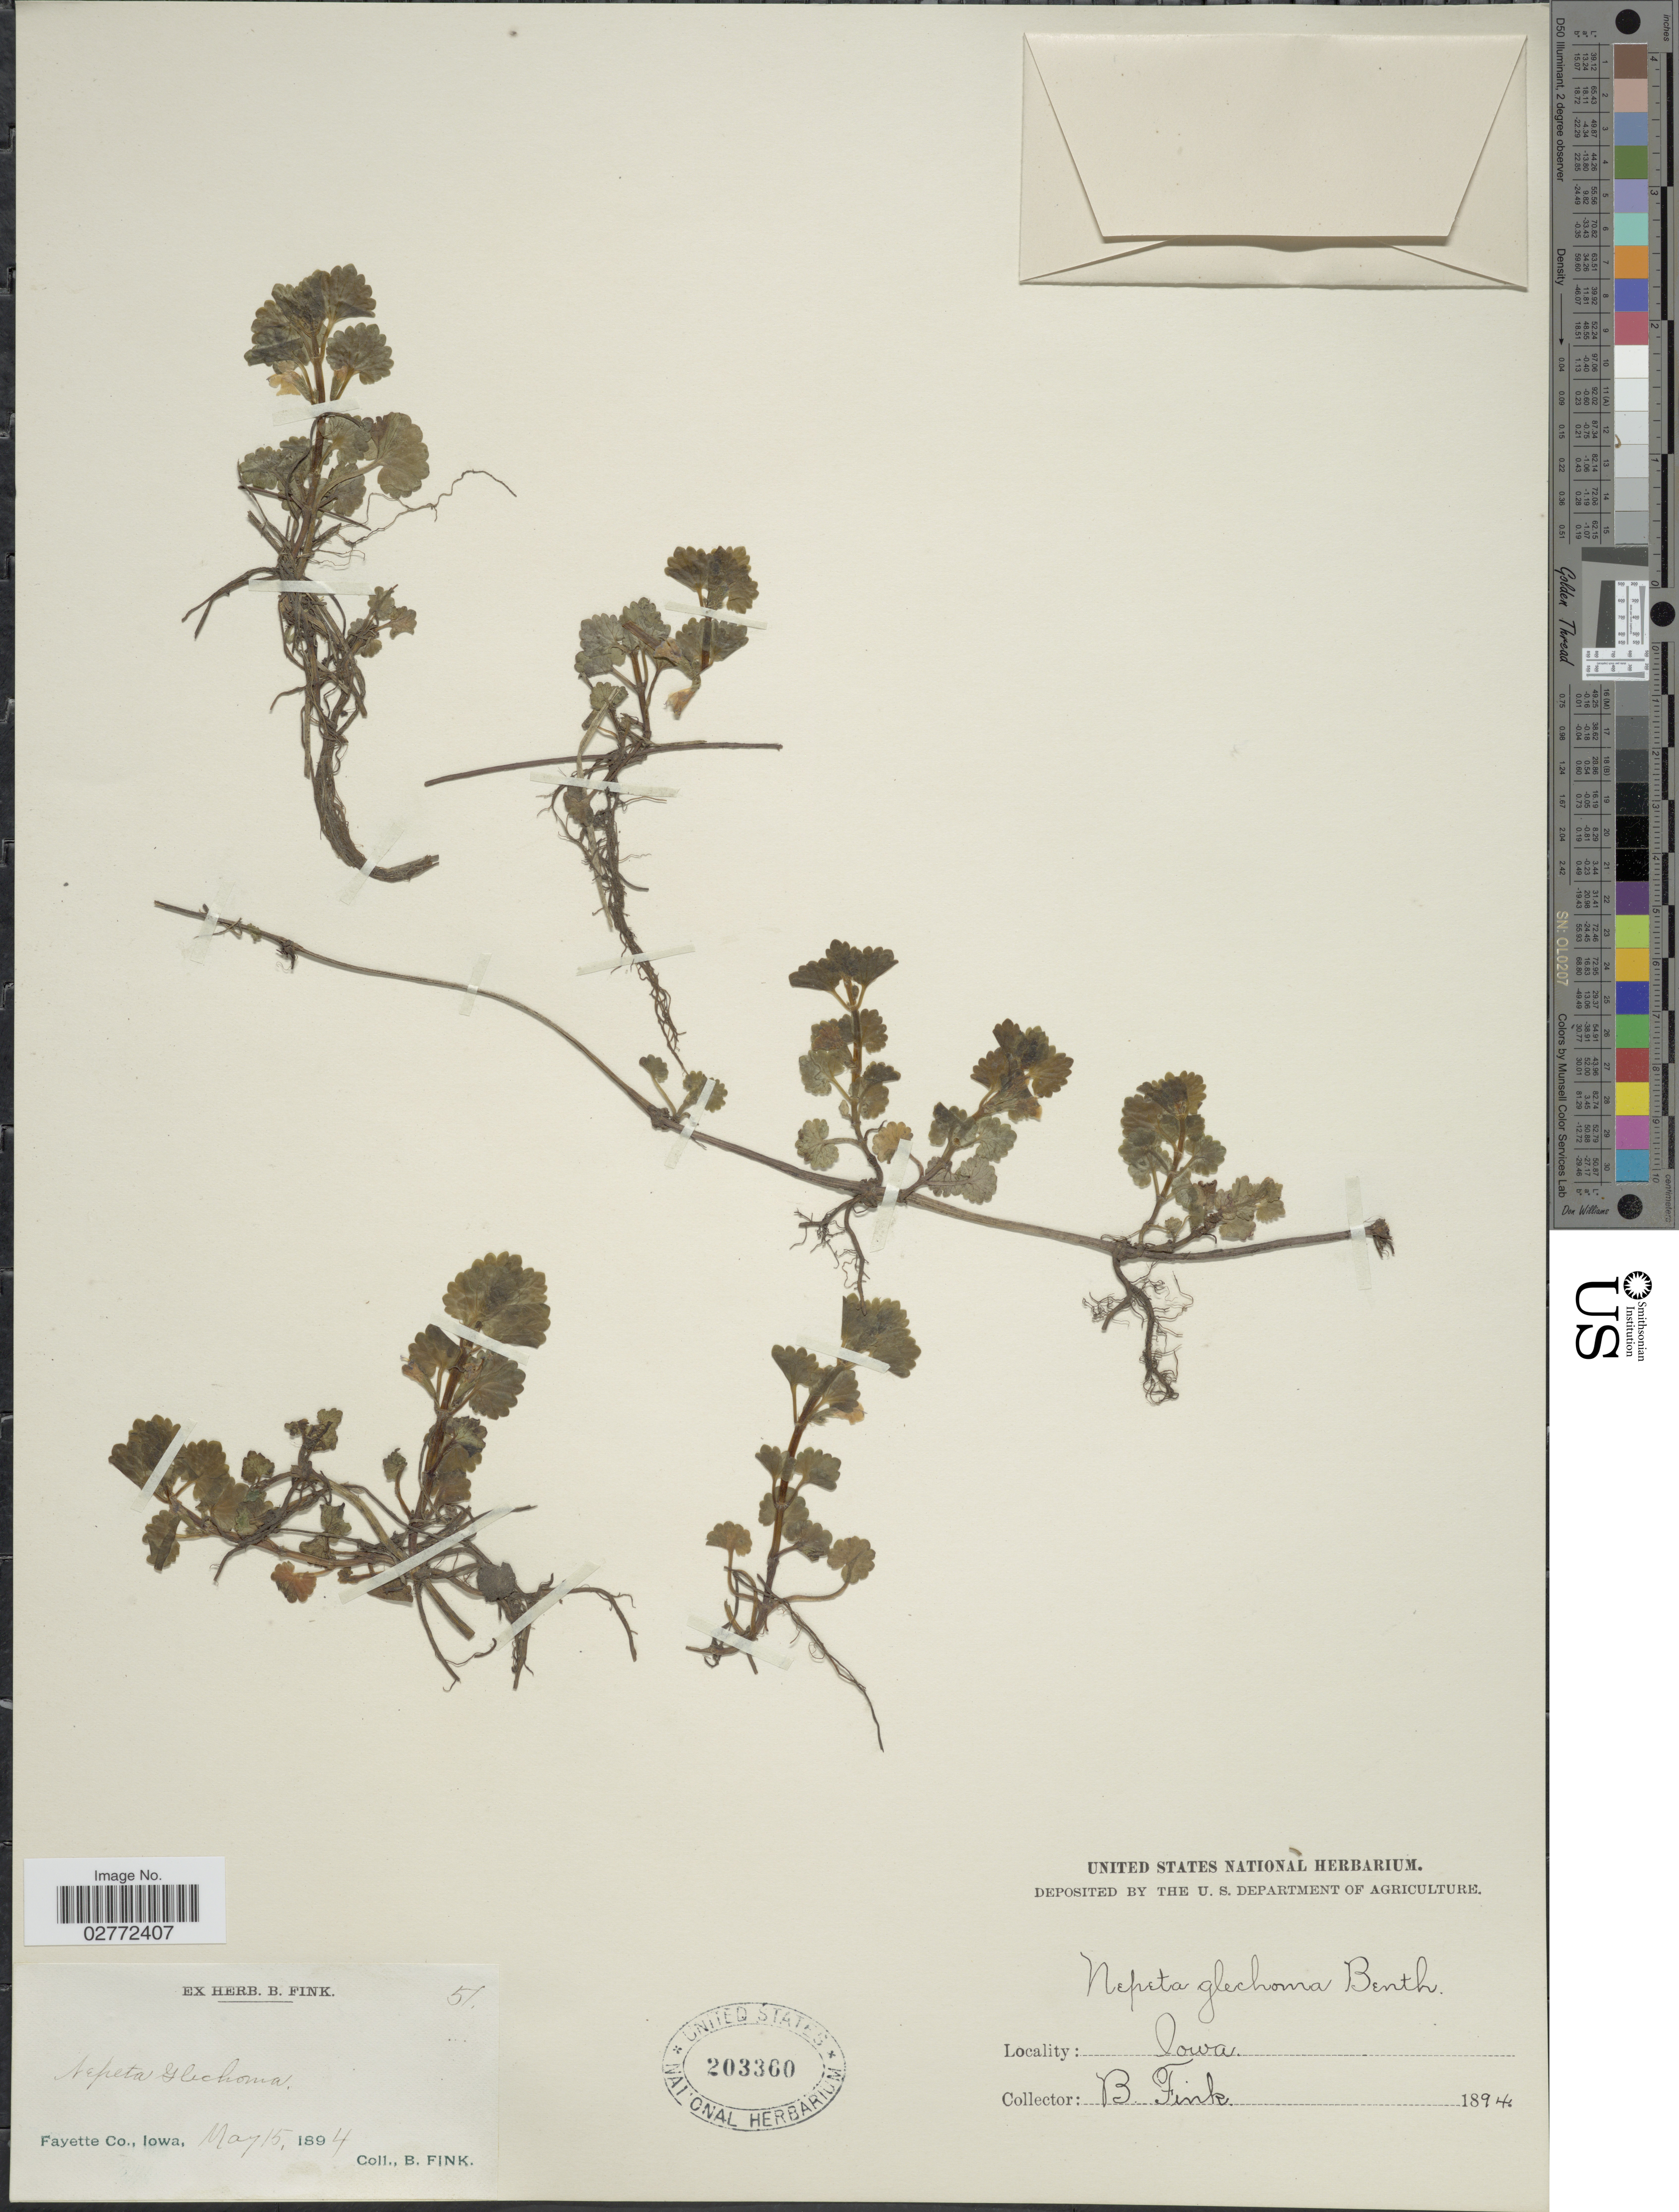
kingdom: Plantae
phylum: Tracheophyta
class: Magnoliopsida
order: Lamiales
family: Lamiaceae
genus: Glechoma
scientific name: Glechoma hederacea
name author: L.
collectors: B. Fink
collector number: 51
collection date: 1894-05-15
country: United States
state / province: Iowa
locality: Fayette Co.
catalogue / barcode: US 203360